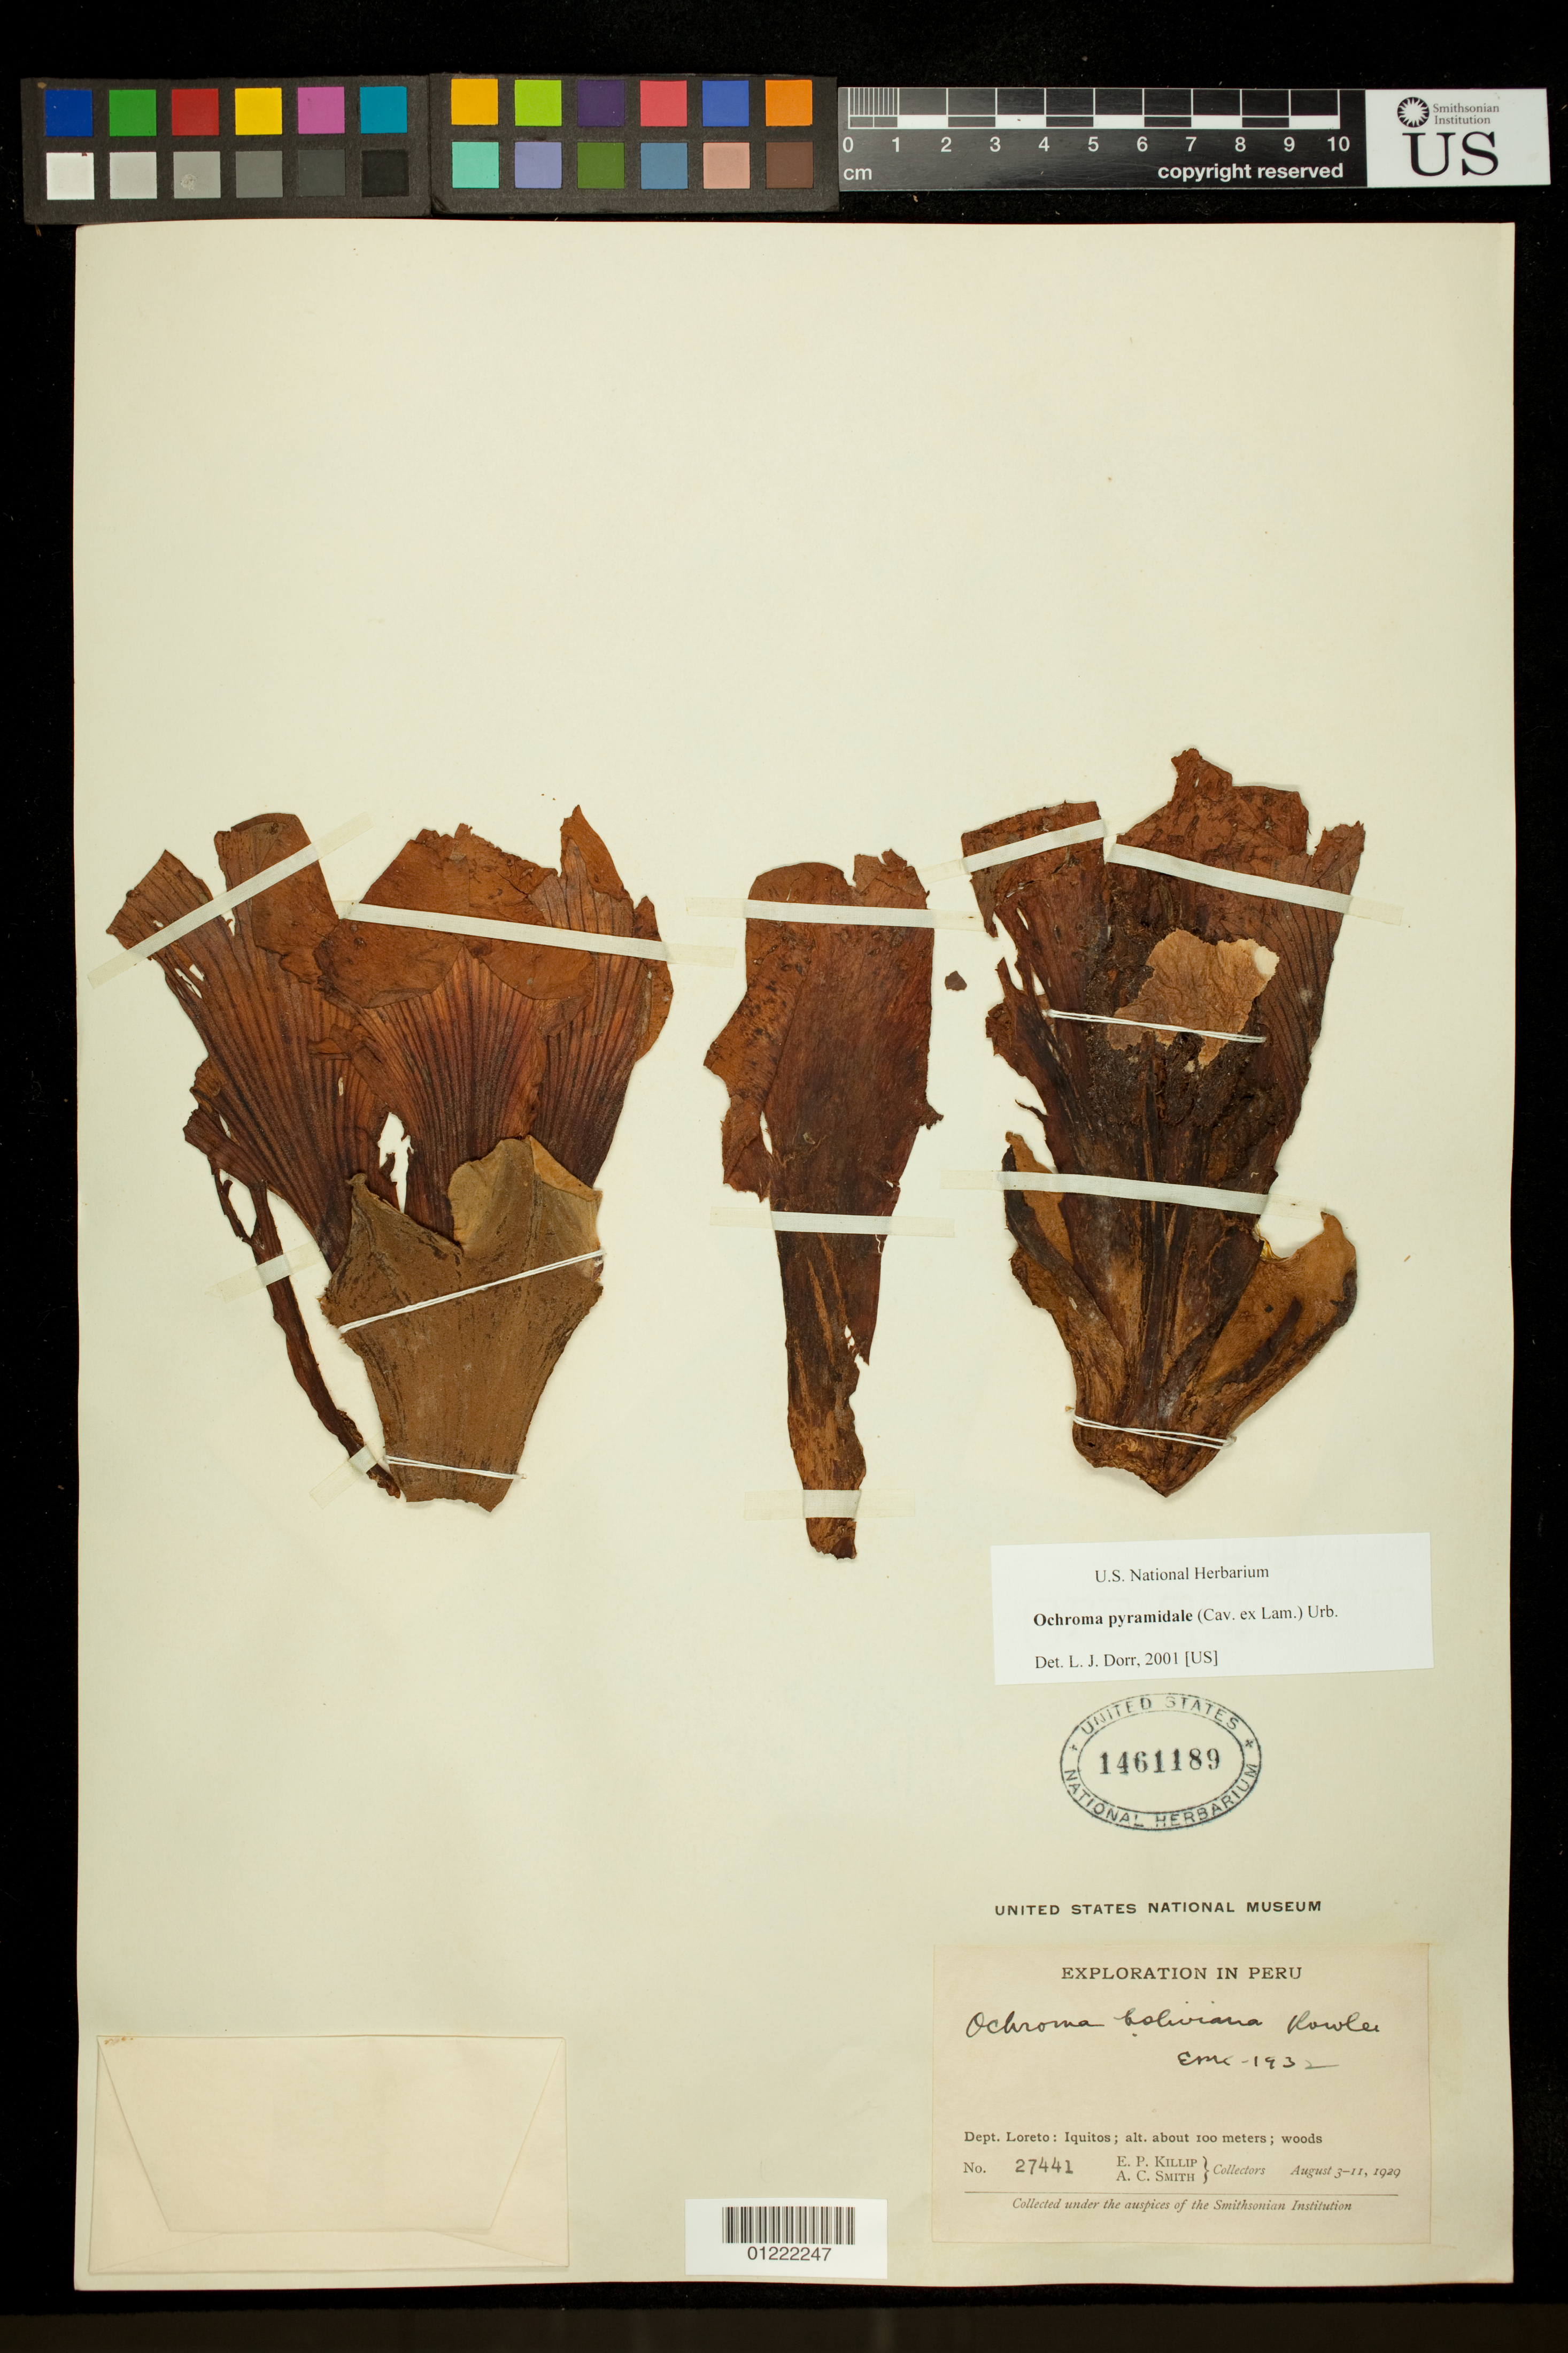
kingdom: Plantae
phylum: Tracheophyta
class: Magnoliopsida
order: Malvales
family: Malvaceae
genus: Ochroma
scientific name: Ochroma pyramidale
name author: (Cav. ex Lam.) Urb.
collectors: E. P. Killip & A. C. Smith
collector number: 27441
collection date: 1929-08-03/1929-08-11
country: Peru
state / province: Loreto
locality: Iquitos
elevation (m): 100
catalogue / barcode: US 1461189